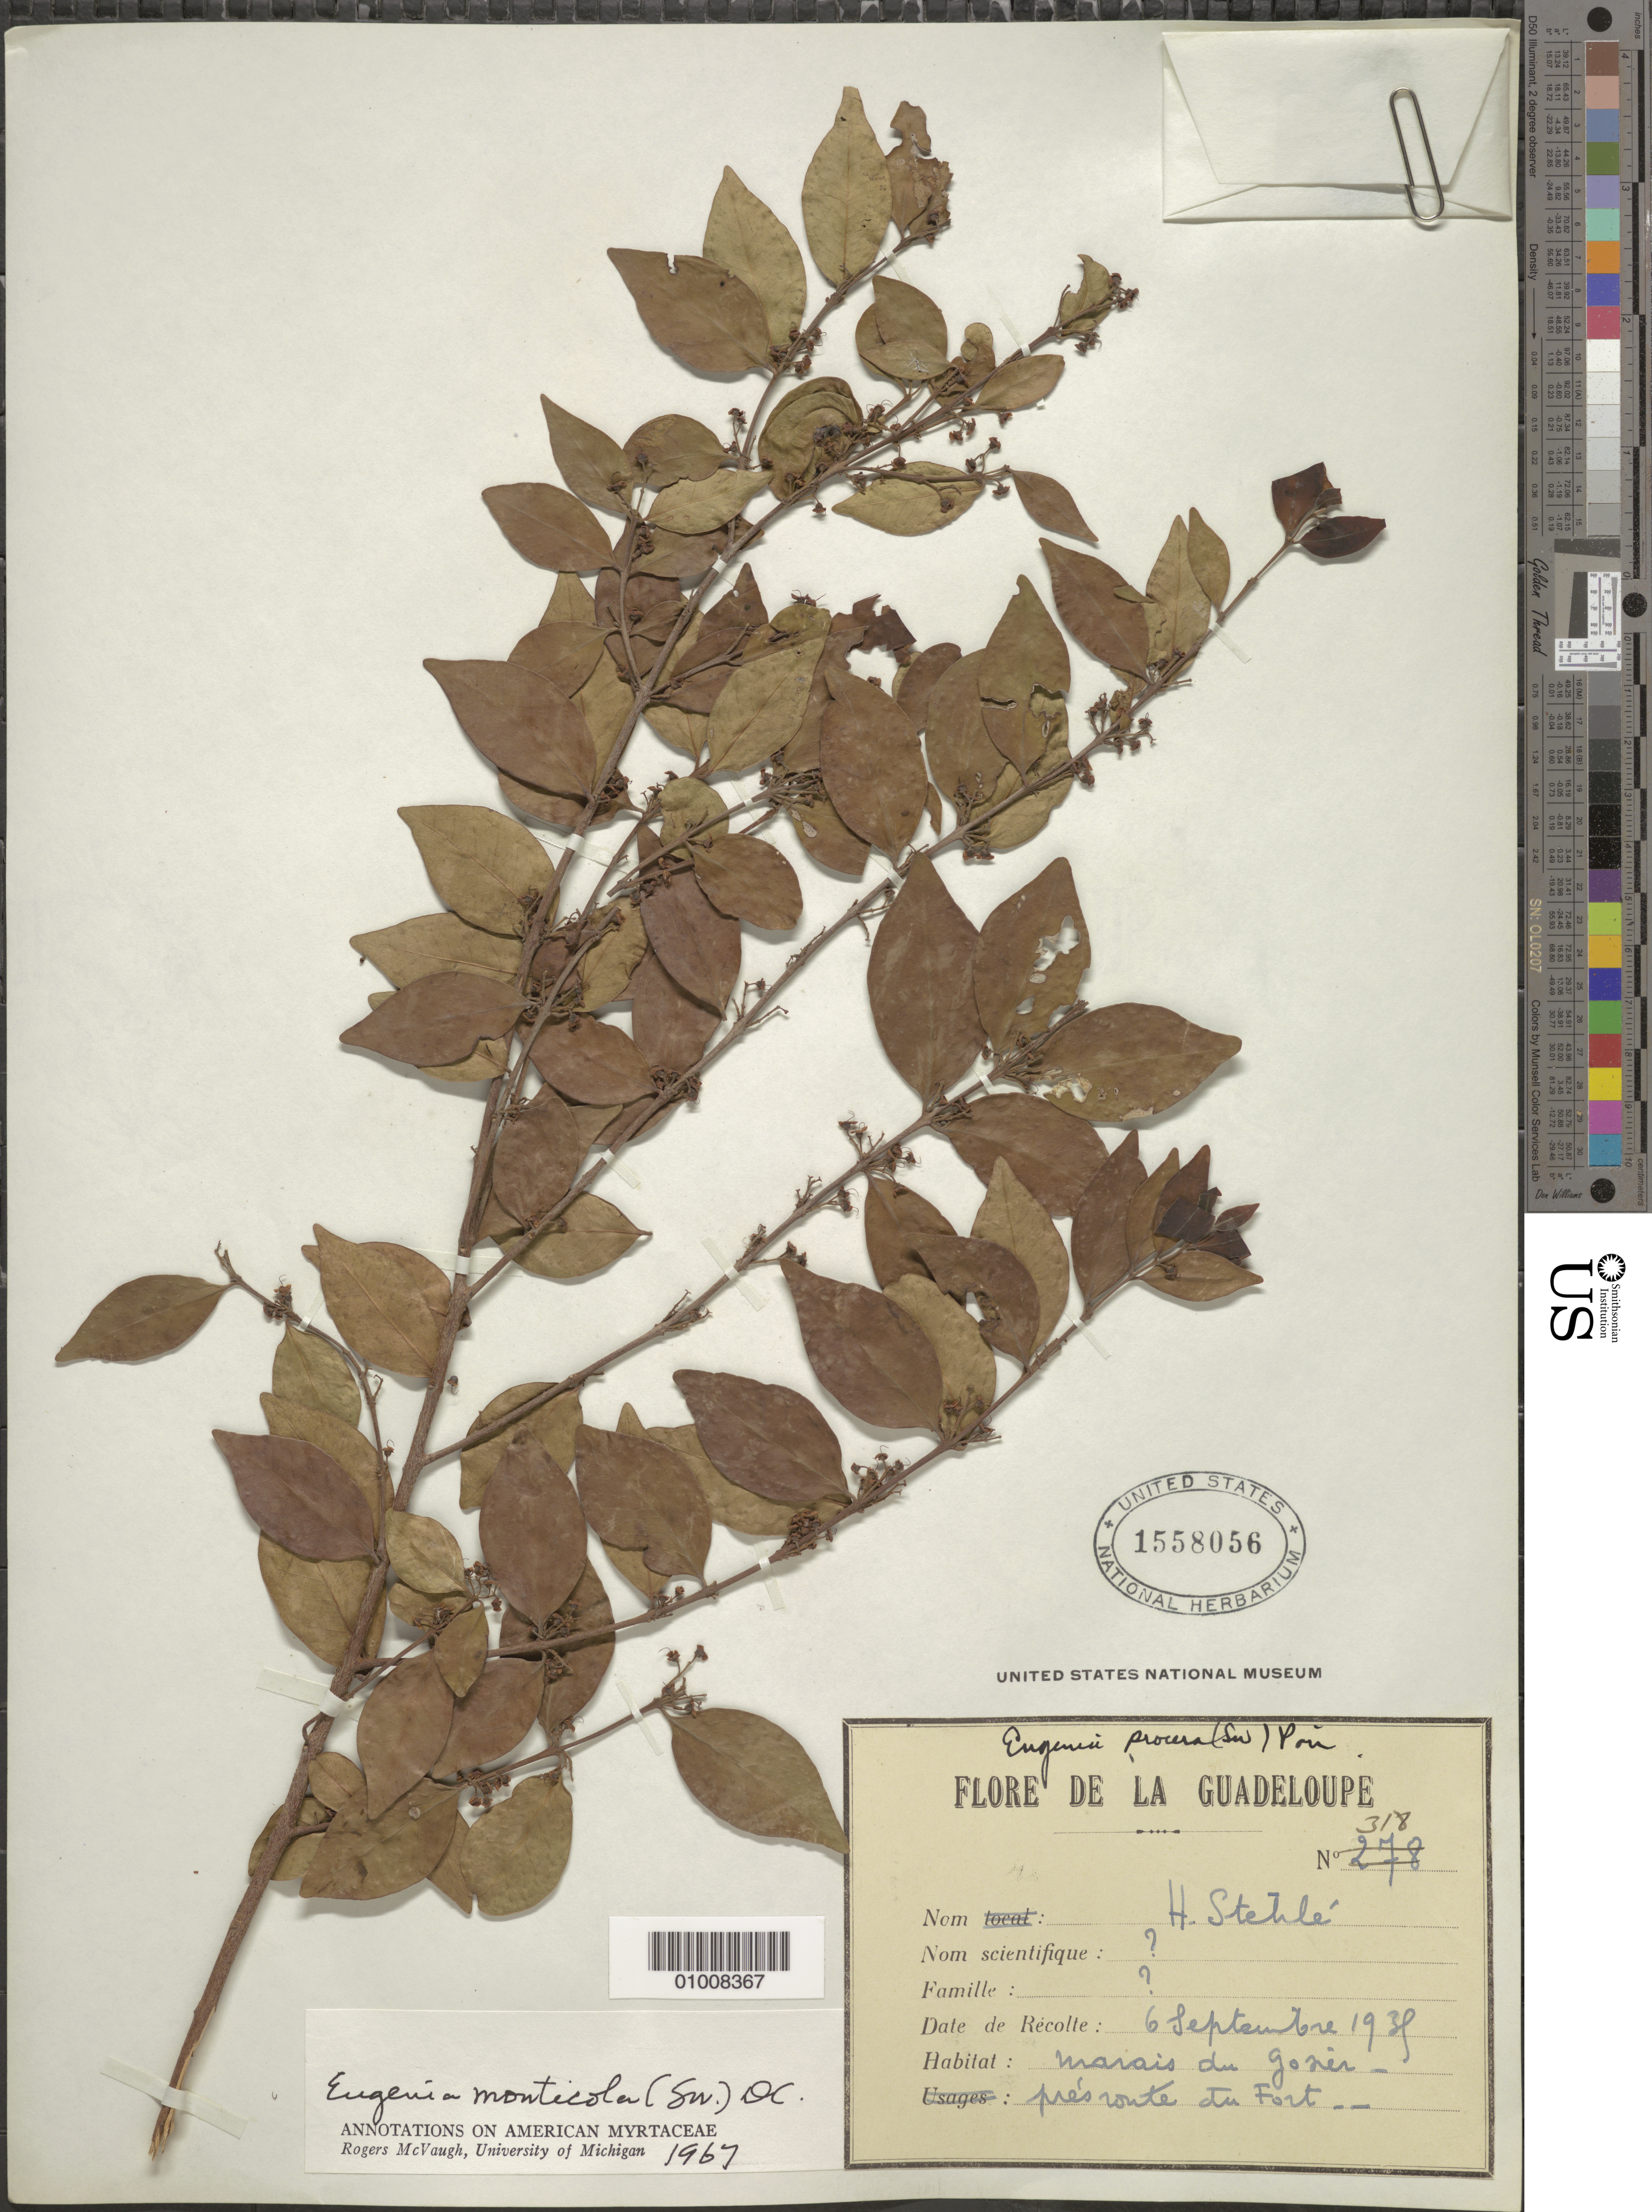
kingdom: Plantae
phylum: Tracheophyta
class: Magnoliopsida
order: Myrtales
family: Myrtaceae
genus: Eugenia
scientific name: Eugenia monticola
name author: (Sw.) DC.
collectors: H. Stehlé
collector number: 318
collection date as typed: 06 Sep 1938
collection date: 1938-09-06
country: Guadeloupe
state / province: Grande-Terre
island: Grande Terre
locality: Gosier, près route du Fort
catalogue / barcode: US 1558056